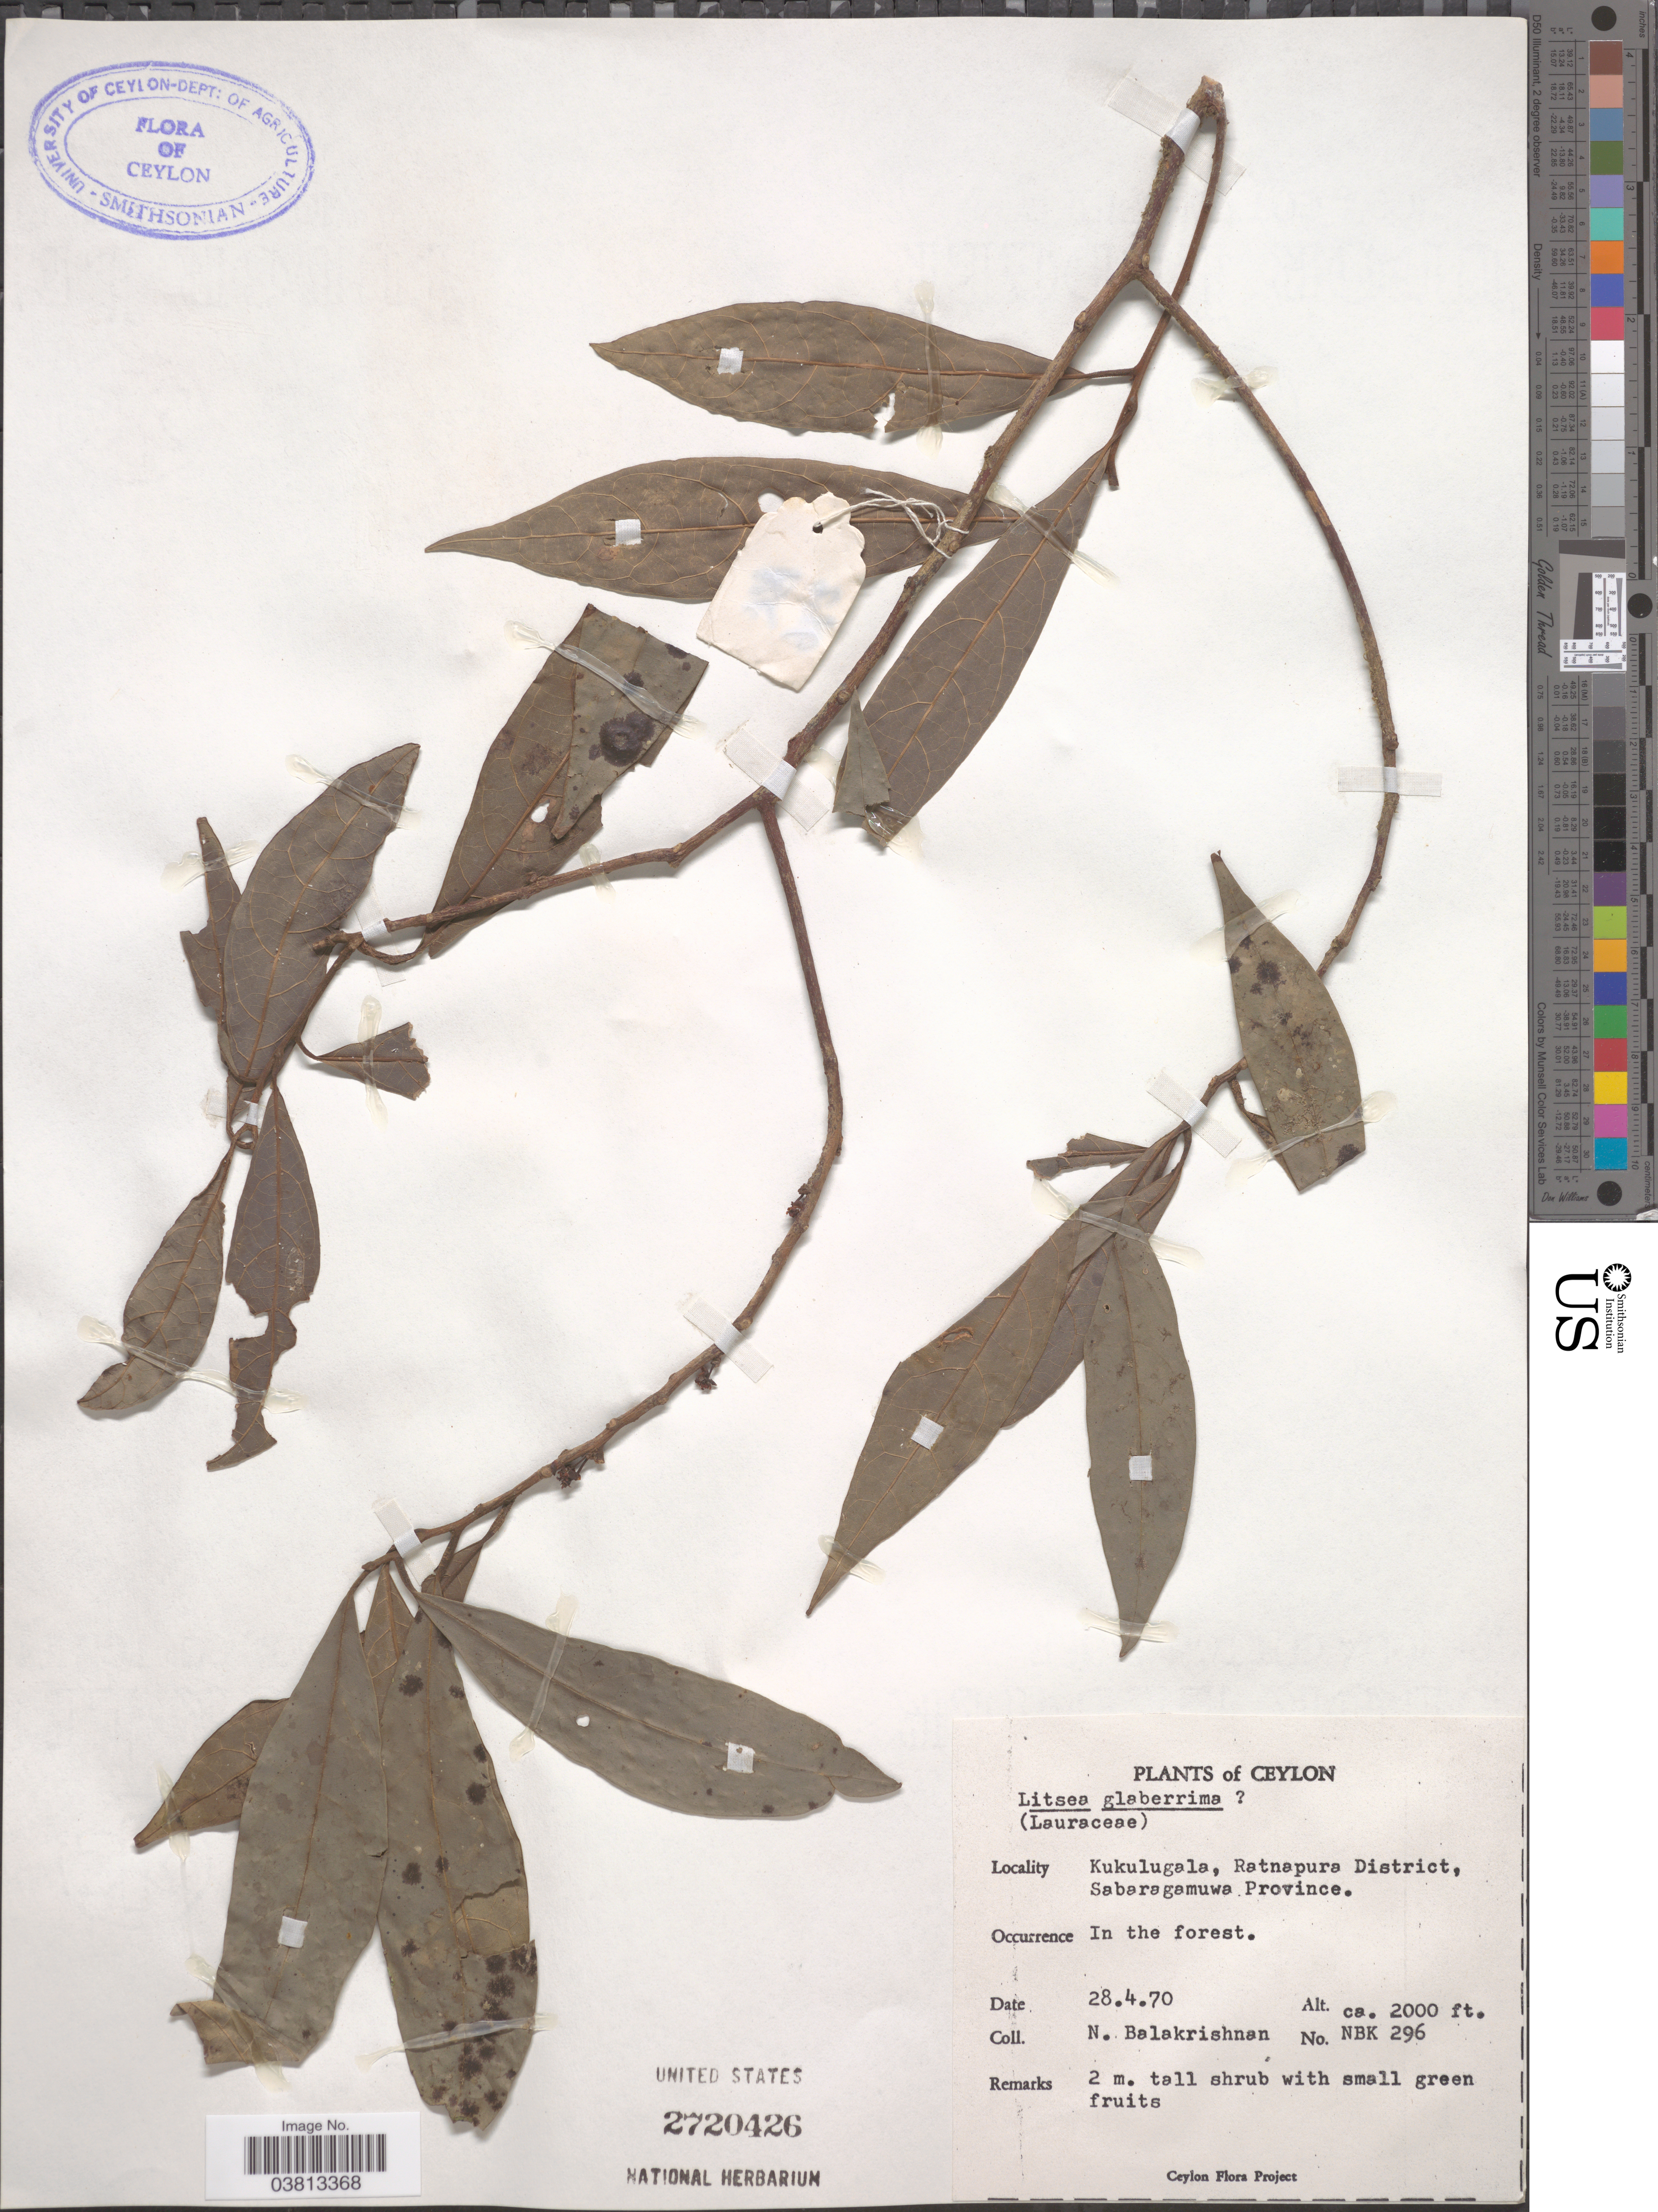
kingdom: Plantae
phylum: Tracheophyta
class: Magnoliopsida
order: Laurales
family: Lauraceae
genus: Litsea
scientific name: Litsea glaberrima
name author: (Thwaites) Trimen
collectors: N. Balakrishnan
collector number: NBK296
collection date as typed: Transcribed d/m/y: 28/4/70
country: Sri Lanka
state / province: Sabaragamuwa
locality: Ceylon. Kukulugala, Ratnapura District. In the forest.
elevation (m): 610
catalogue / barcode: US 2720426